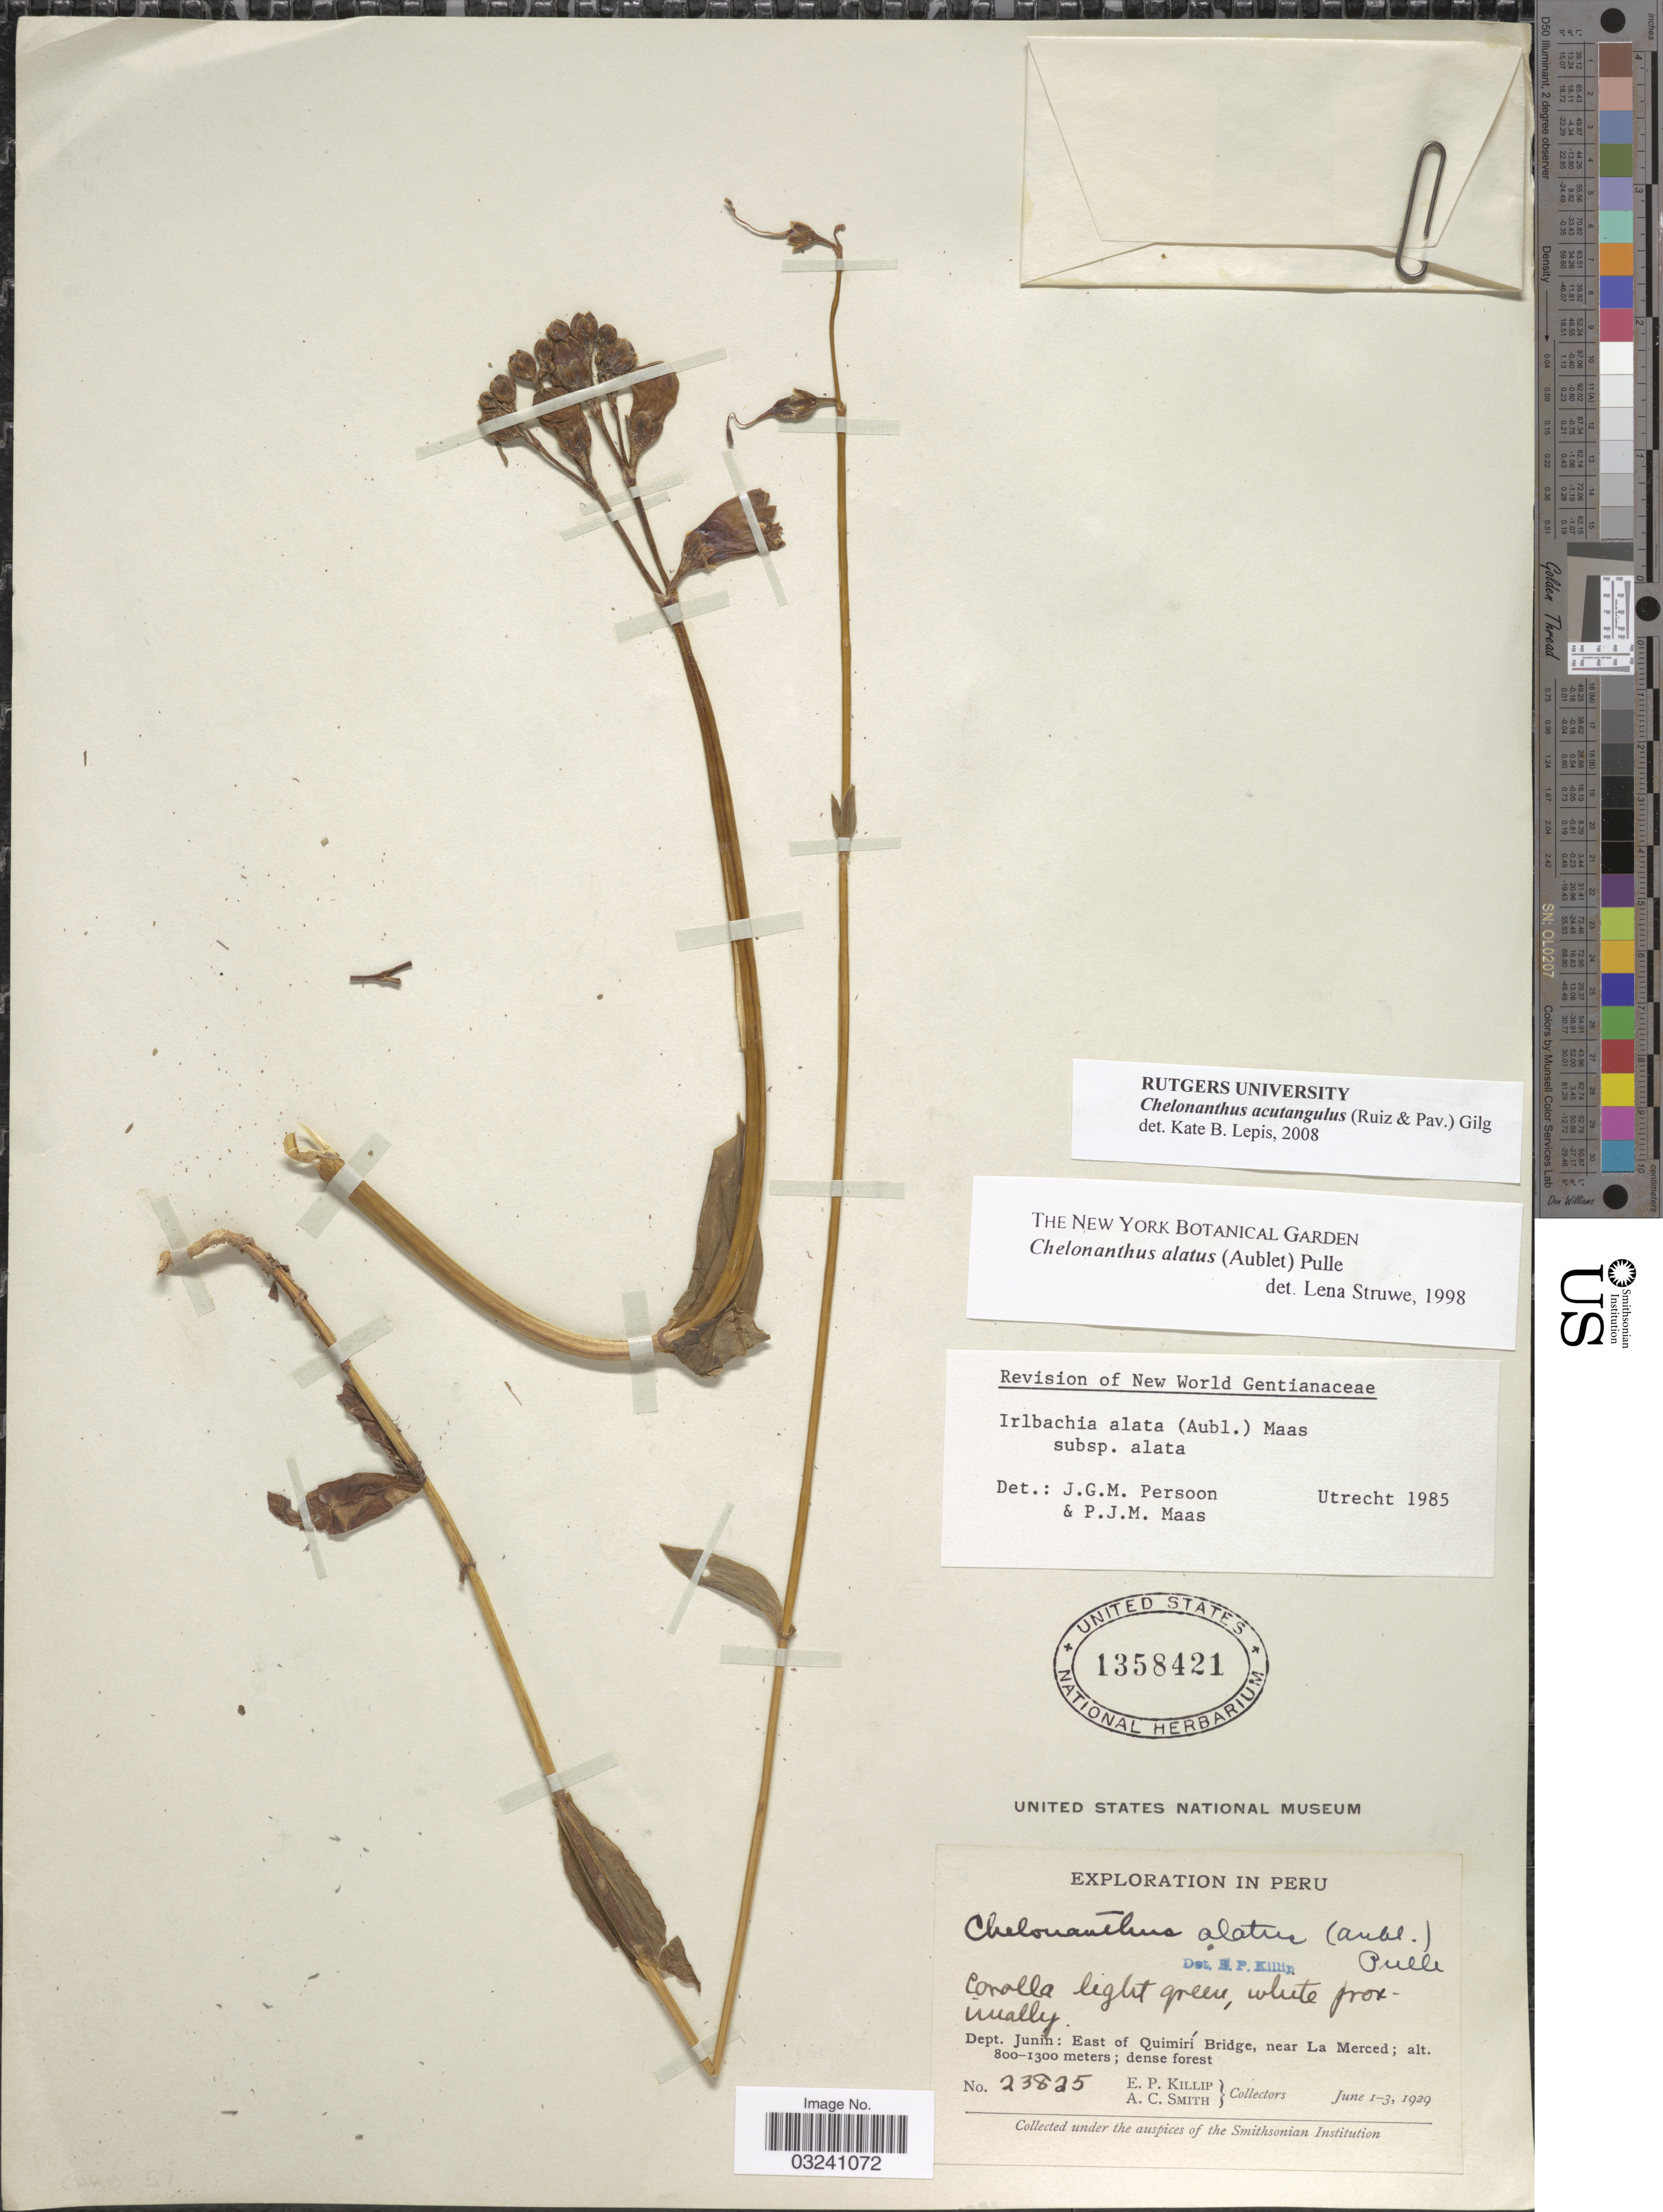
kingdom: Plantae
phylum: Tracheophyta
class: Magnoliopsida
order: Gentianales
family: Gentianaceae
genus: Chelonanthus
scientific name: Chelonanthus acutangulus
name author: (Ruiz & Pav.) Gilg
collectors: E. P. Killip & A. C. Smith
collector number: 23825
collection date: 1929-06-01/1929-06-03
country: Peru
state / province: Junín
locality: Dept. Junin: East of Quimirí Bridge, near La Merced.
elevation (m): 800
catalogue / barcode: US 1358421